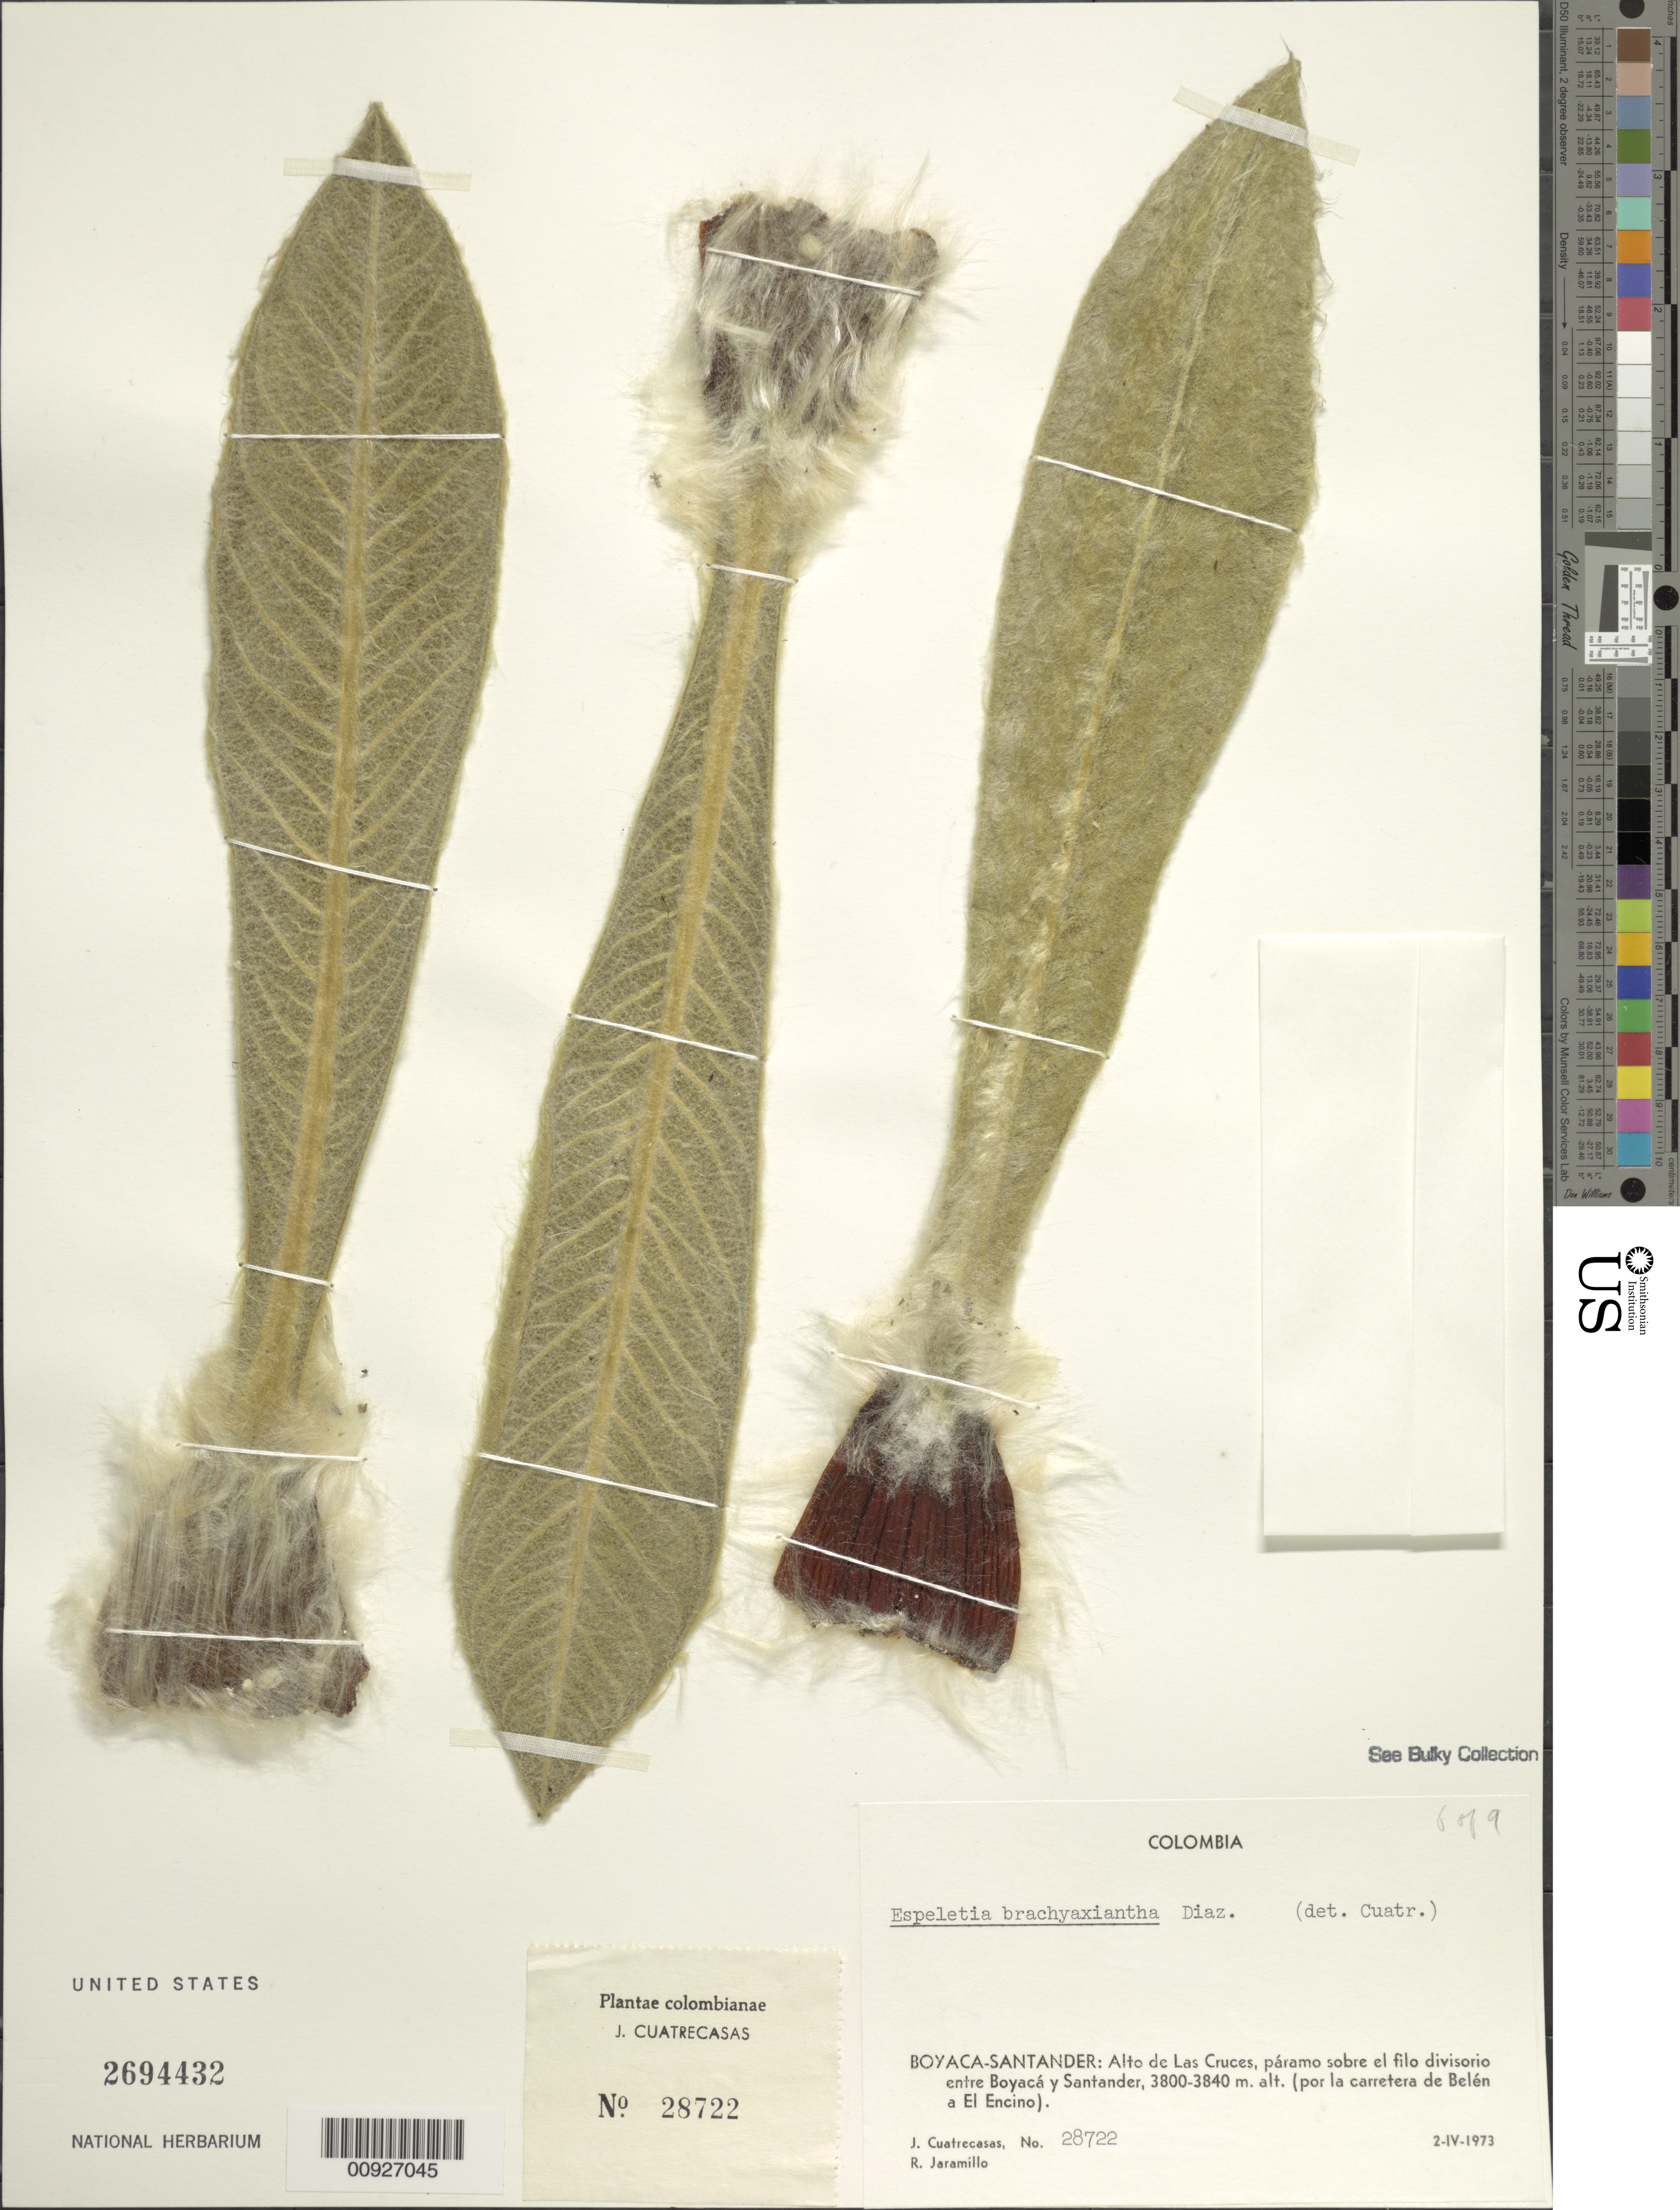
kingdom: Plantae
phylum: Tracheophyta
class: Magnoliopsida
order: Asterales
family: Asteraceae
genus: Espeletia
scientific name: Espeletia brachyaxiantha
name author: S. Díaz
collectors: J. Cuatrecasas & R. Jaramillo M.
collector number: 28722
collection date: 1973-04-02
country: Colombia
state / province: Boyacá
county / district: Santander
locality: Alto de Las Cruces, páramo sobre el filo divisorio entre Boyacá y Santander, (por la carretera de Belén a El Encino).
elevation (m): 3800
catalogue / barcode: US 2694432